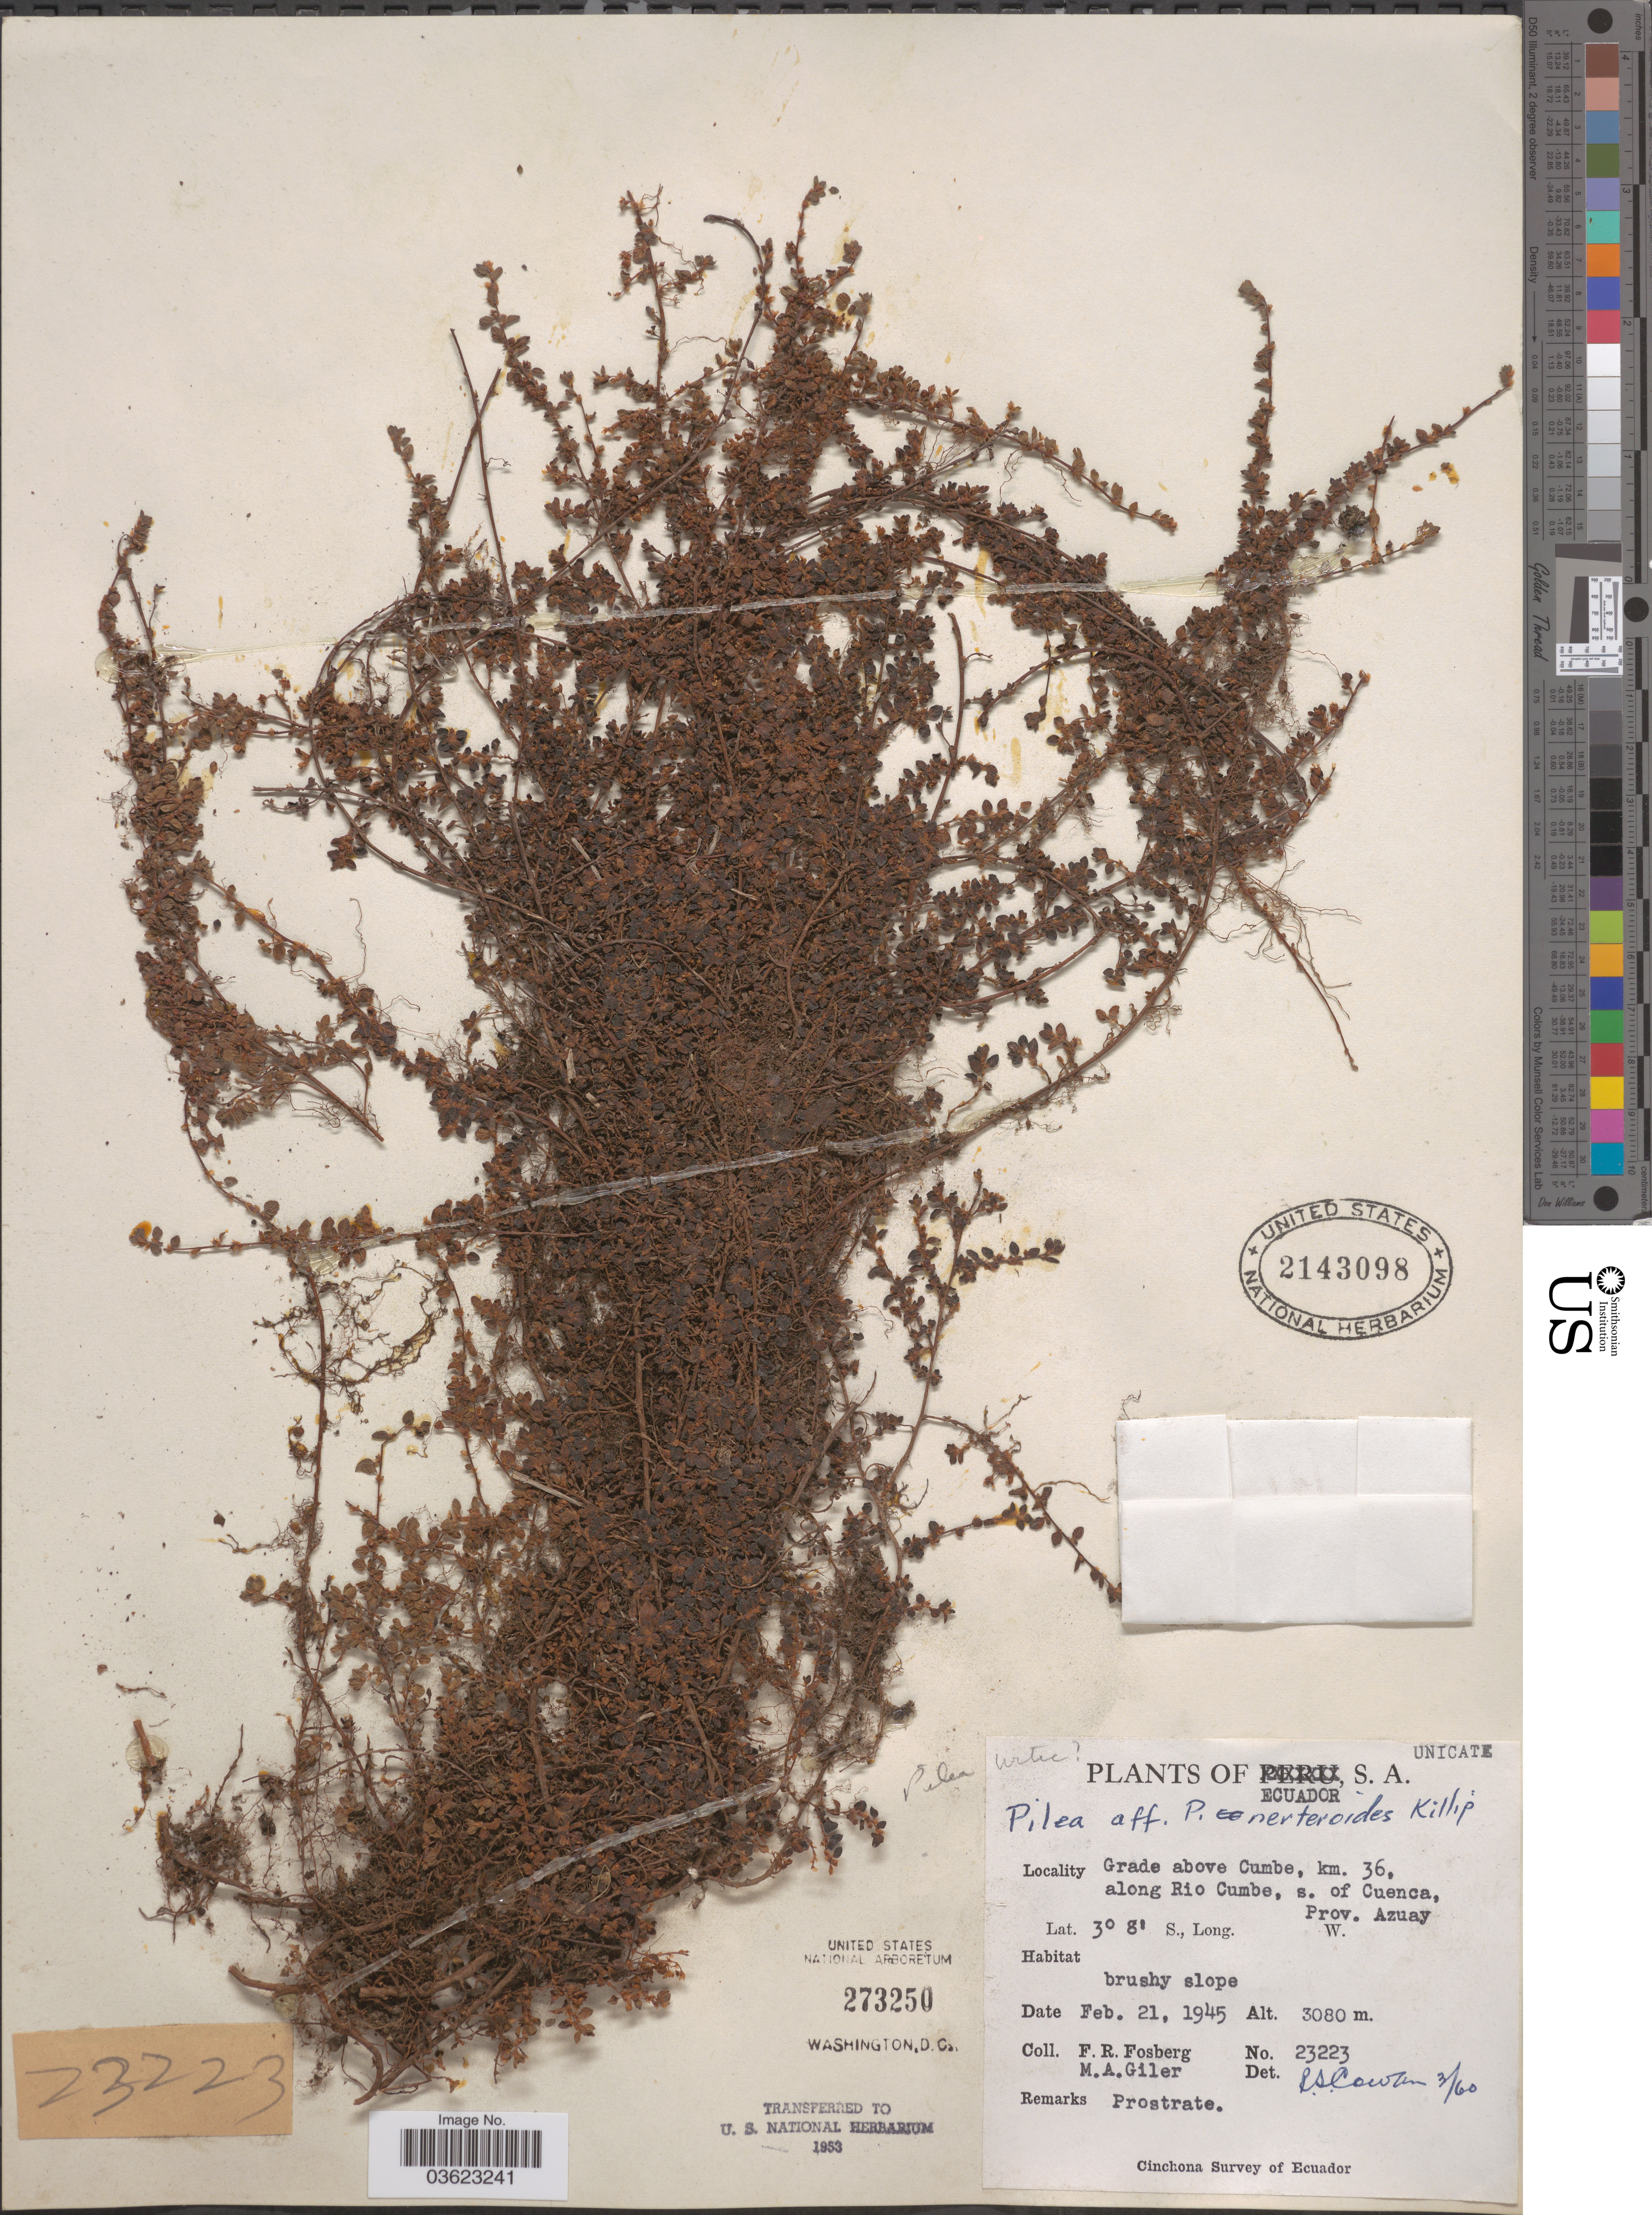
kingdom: Plantae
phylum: Tracheophyta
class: Magnoliopsida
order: Rosales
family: Urticaceae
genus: Pilea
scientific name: Pilea nerteroides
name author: Killip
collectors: F. R. Fosberg & M. Giler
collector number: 23223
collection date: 1945-02-21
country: Ecuador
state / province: Azuay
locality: Grade above Cumbe, km. 36, along Rio Cumbe, s. of Cuenca.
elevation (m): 3080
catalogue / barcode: US 2143098